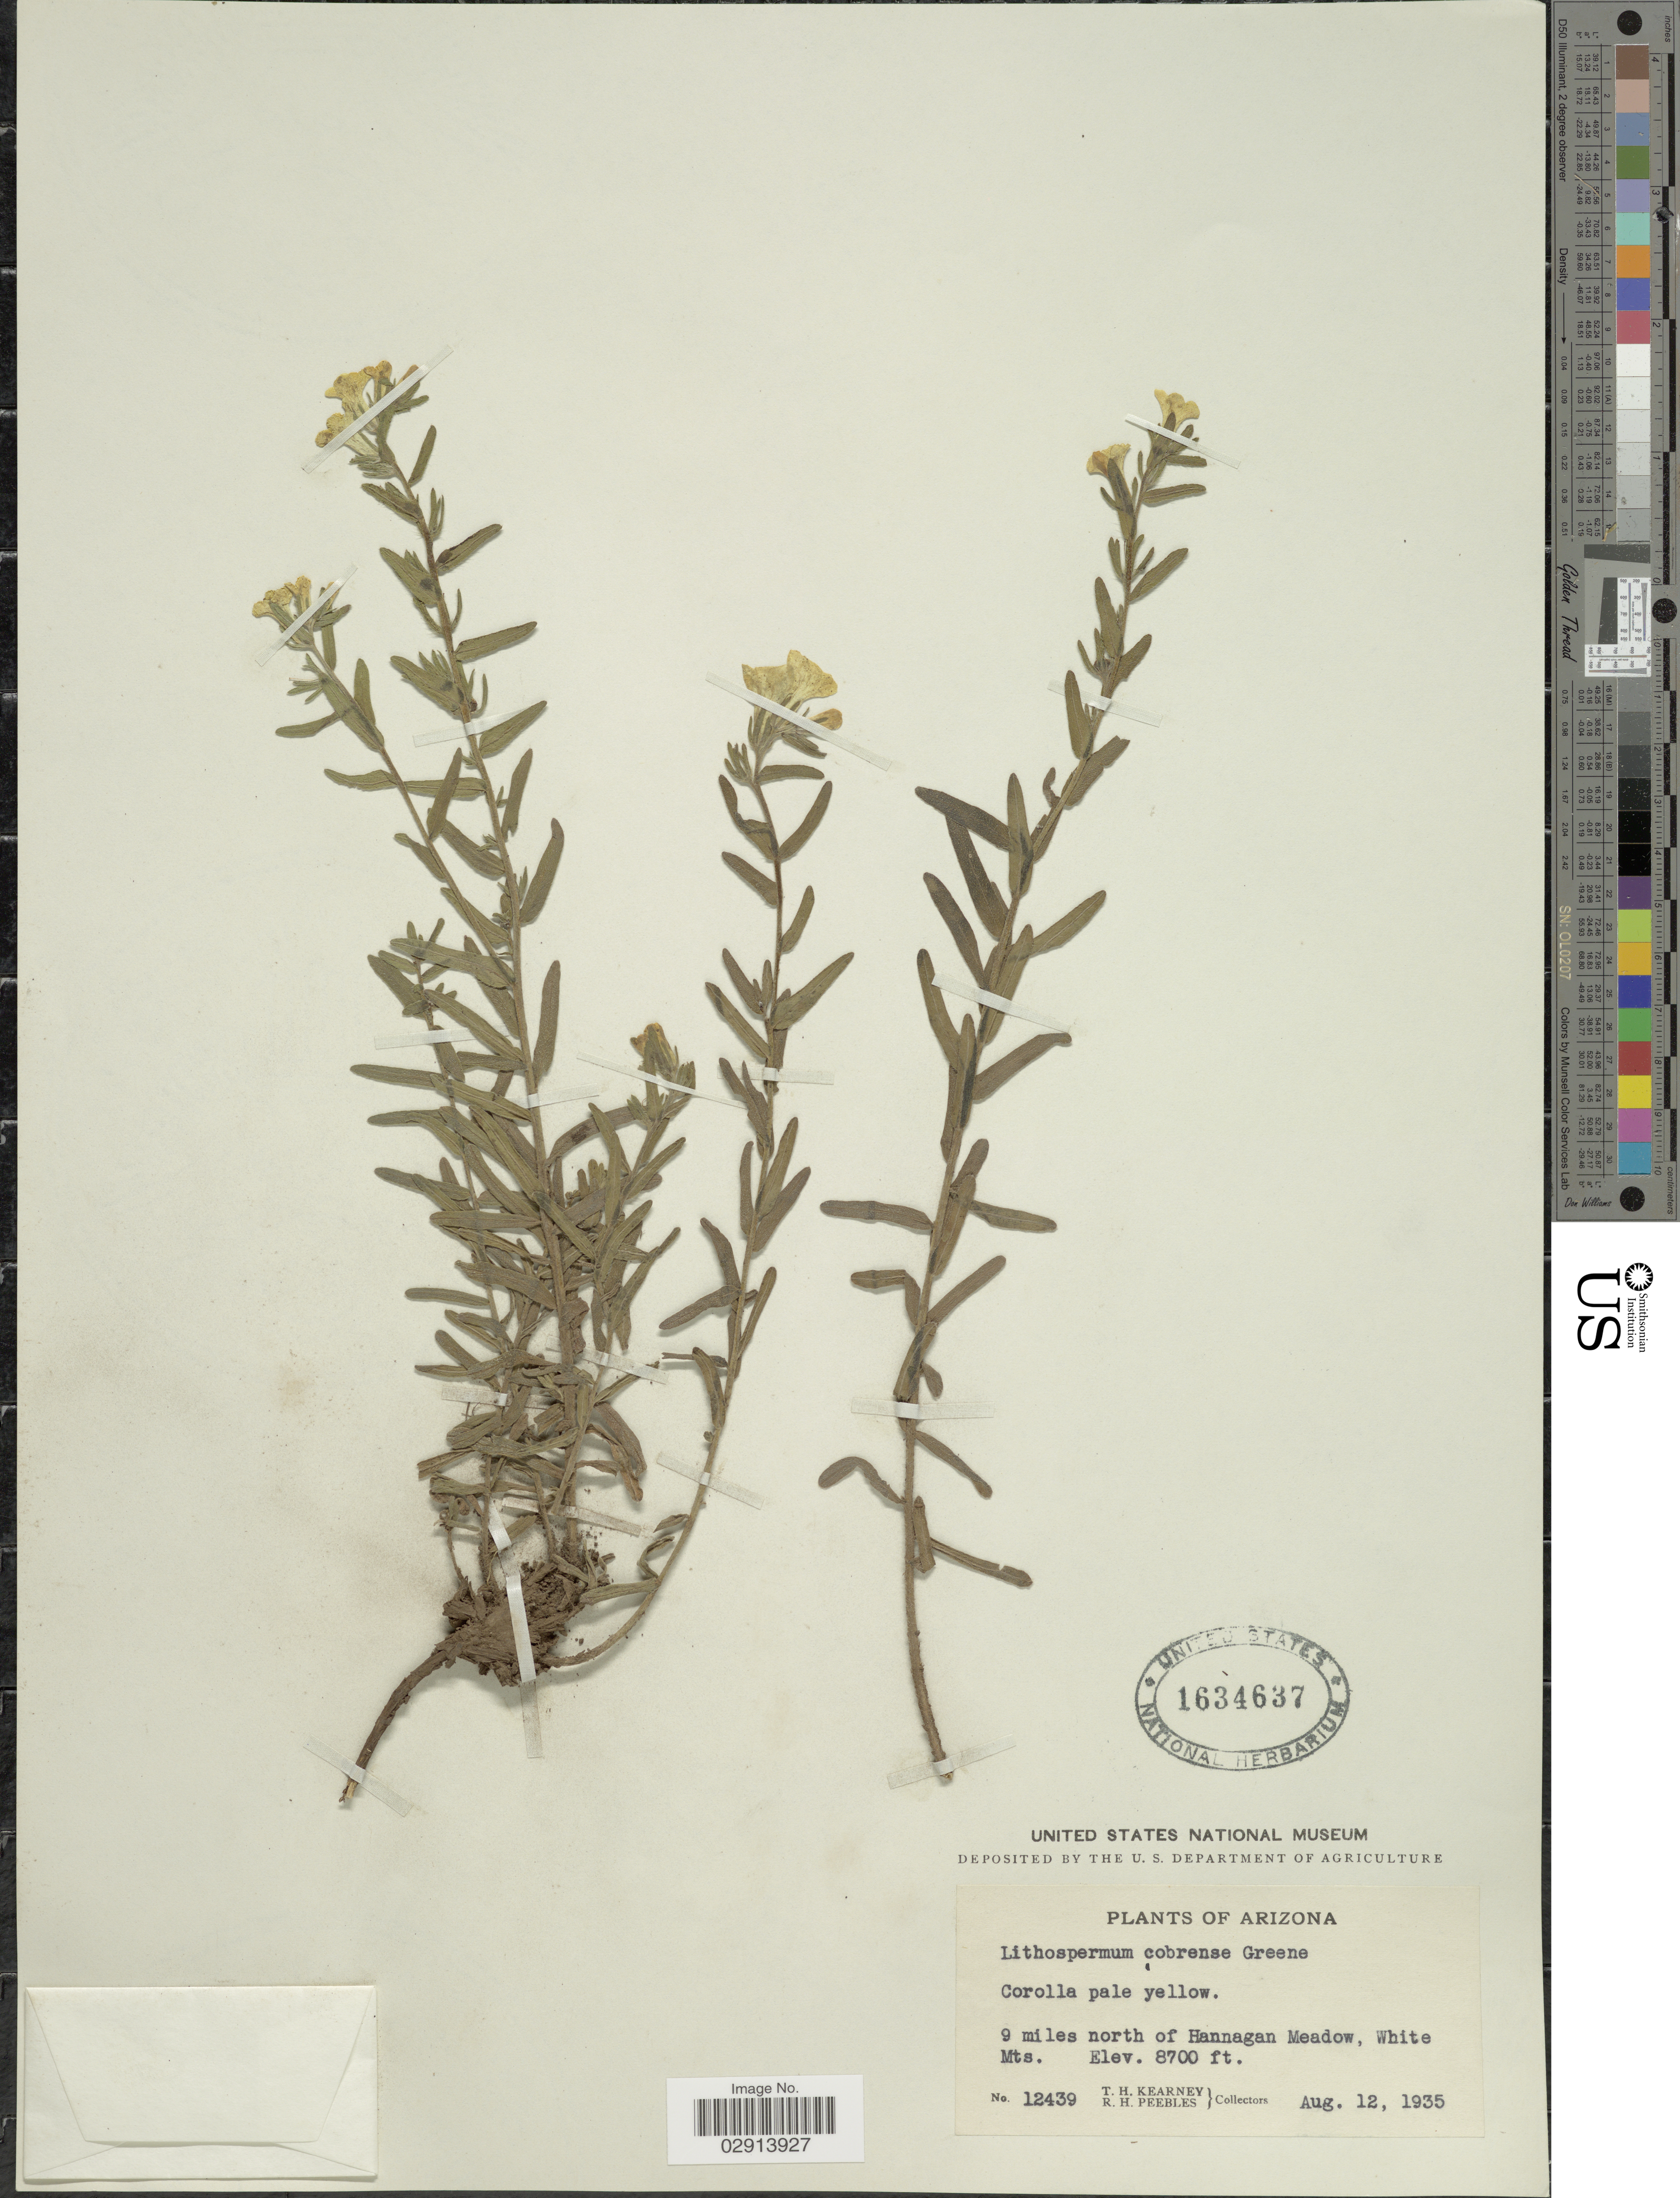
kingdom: Plantae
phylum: Tracheophyta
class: Magnoliopsida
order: Boraginales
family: Boraginaceae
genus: Lithospermum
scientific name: Lithospermum cobrense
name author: Greene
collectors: T. H. Kearney & R. H. Peebles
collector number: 12439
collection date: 1935-08-12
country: United States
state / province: Arizona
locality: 9 miles north of Hannagan Meadow, White Mts.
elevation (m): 2652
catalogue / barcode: US 1634637